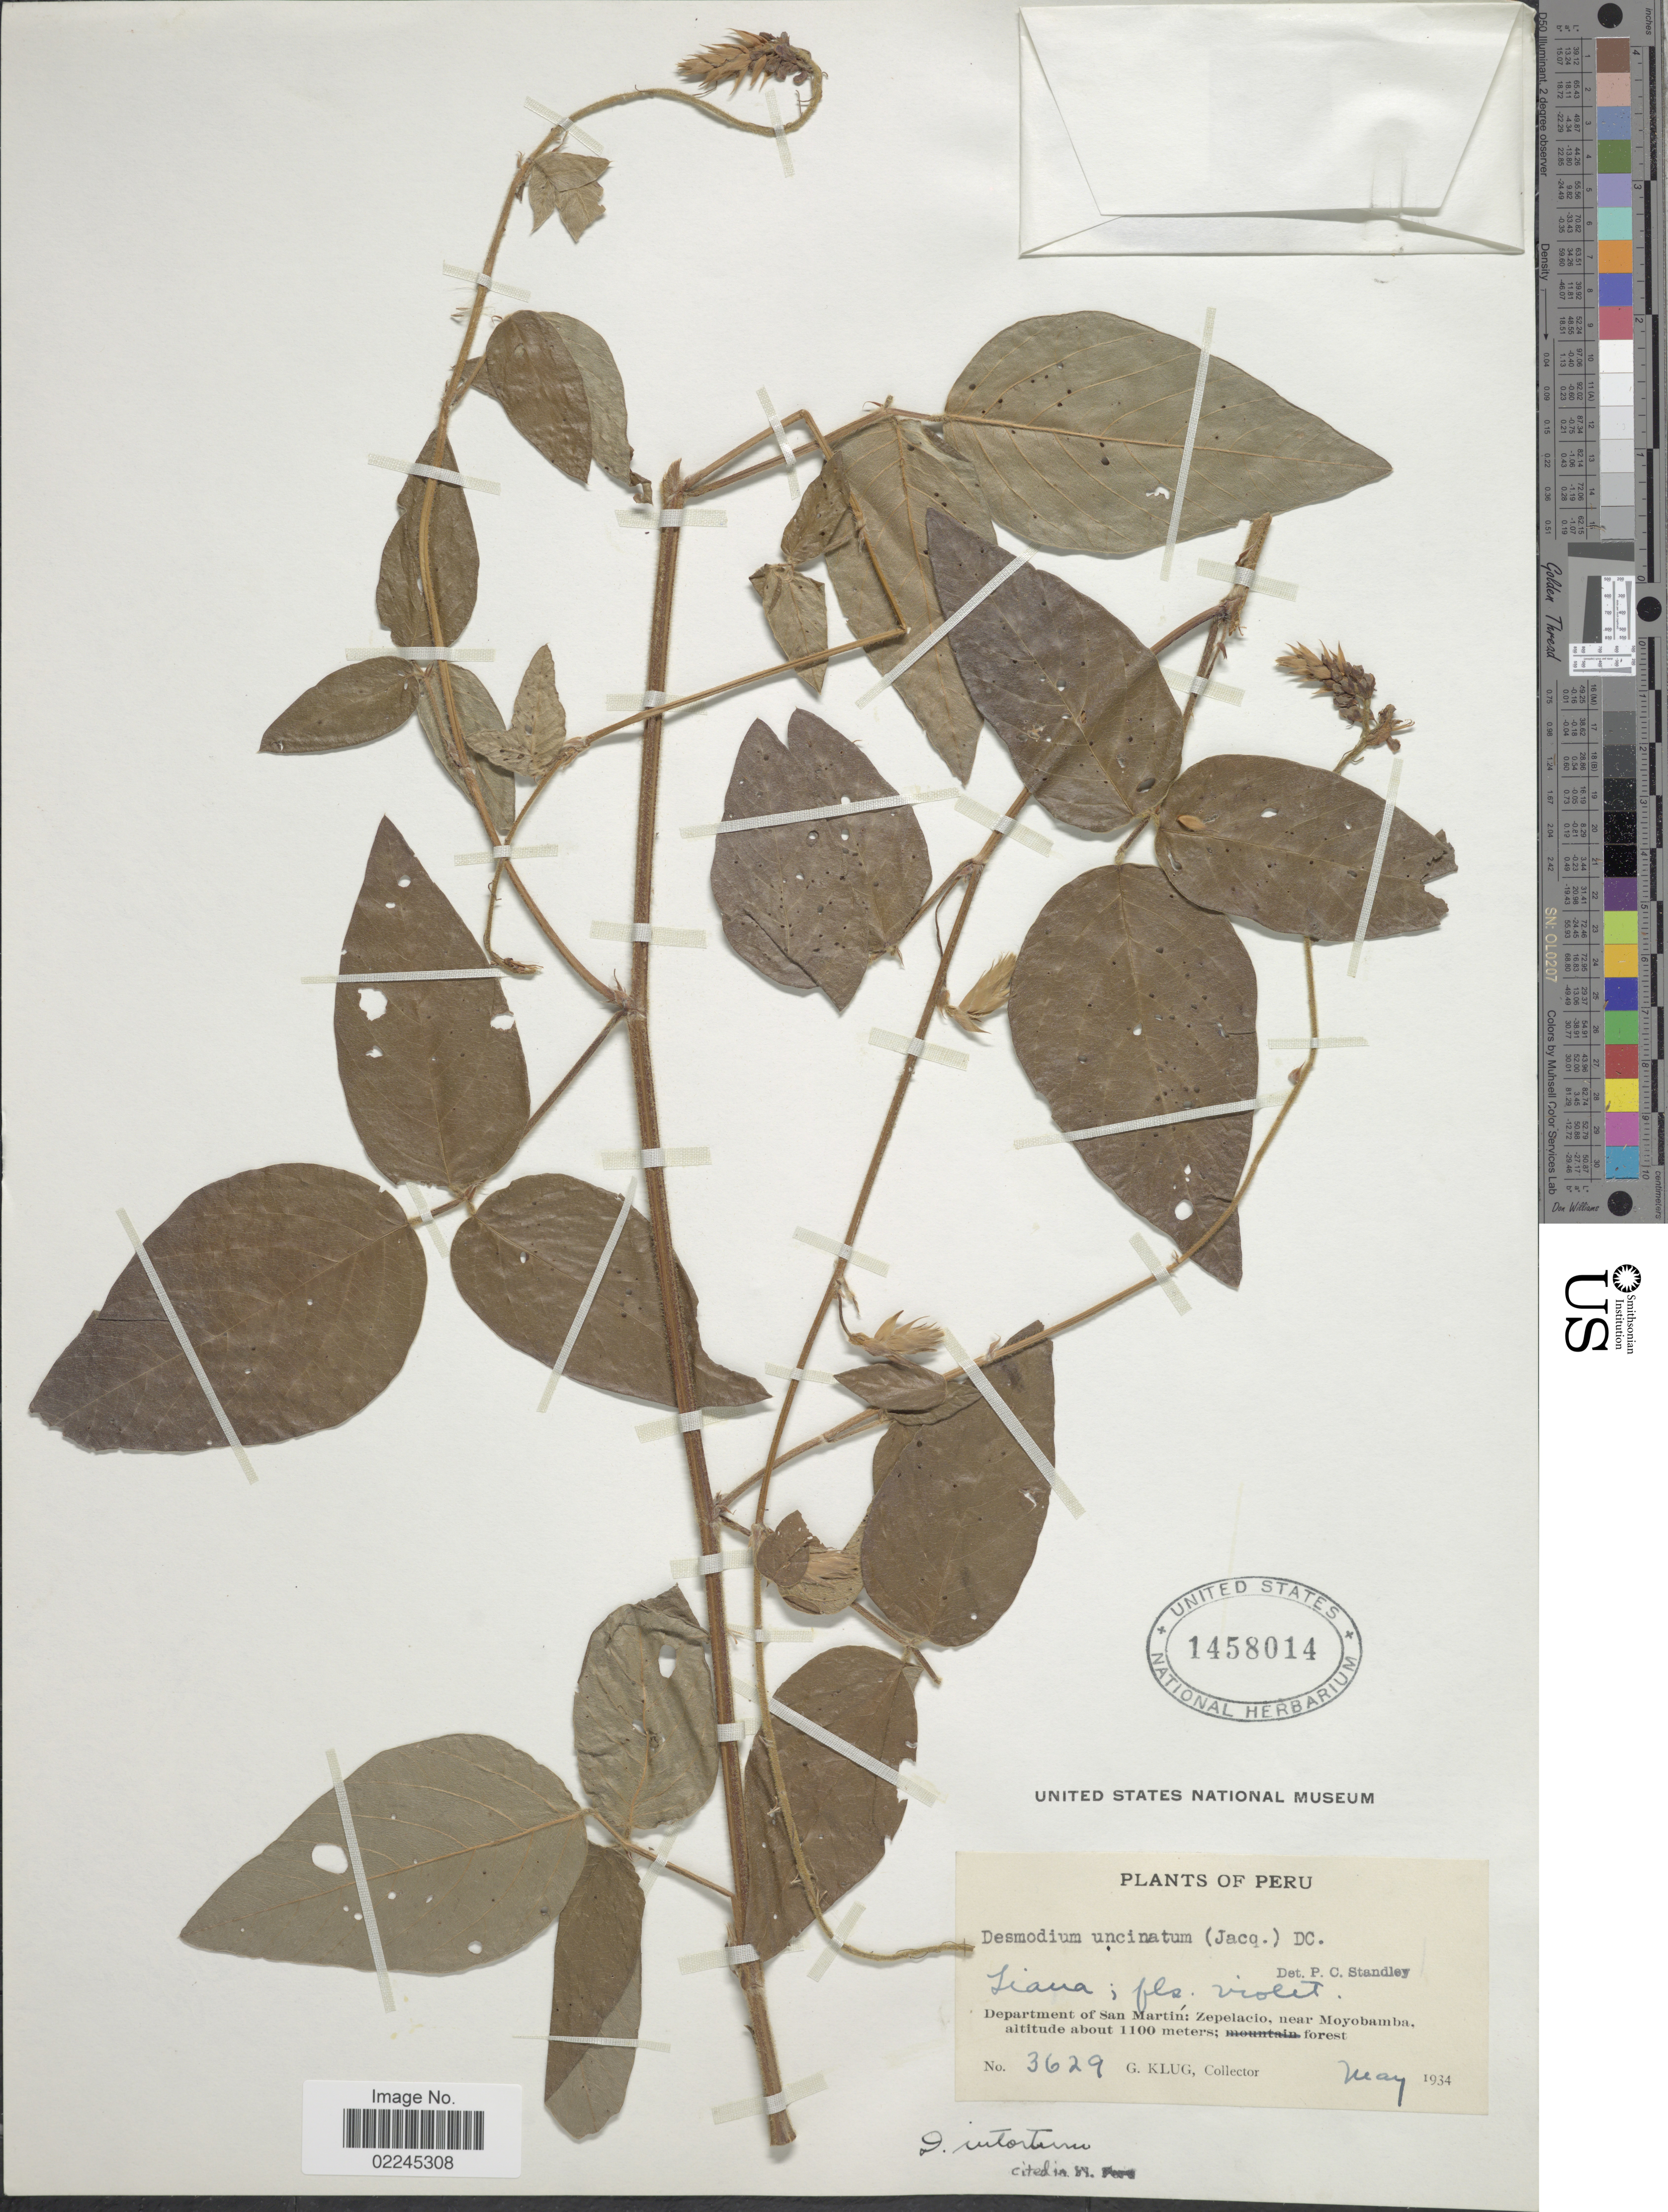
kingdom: Plantae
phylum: Tracheophyta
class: Magnoliopsida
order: Fabales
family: Fabaceae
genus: Desmodium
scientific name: Desmodium intortum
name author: (Mill.) Urb.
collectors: G. Klug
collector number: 3629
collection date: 1934-05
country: Peru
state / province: San Martín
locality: Department of San Martin: Zepelacio, near Moyobamba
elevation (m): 1100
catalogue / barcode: US 1458014